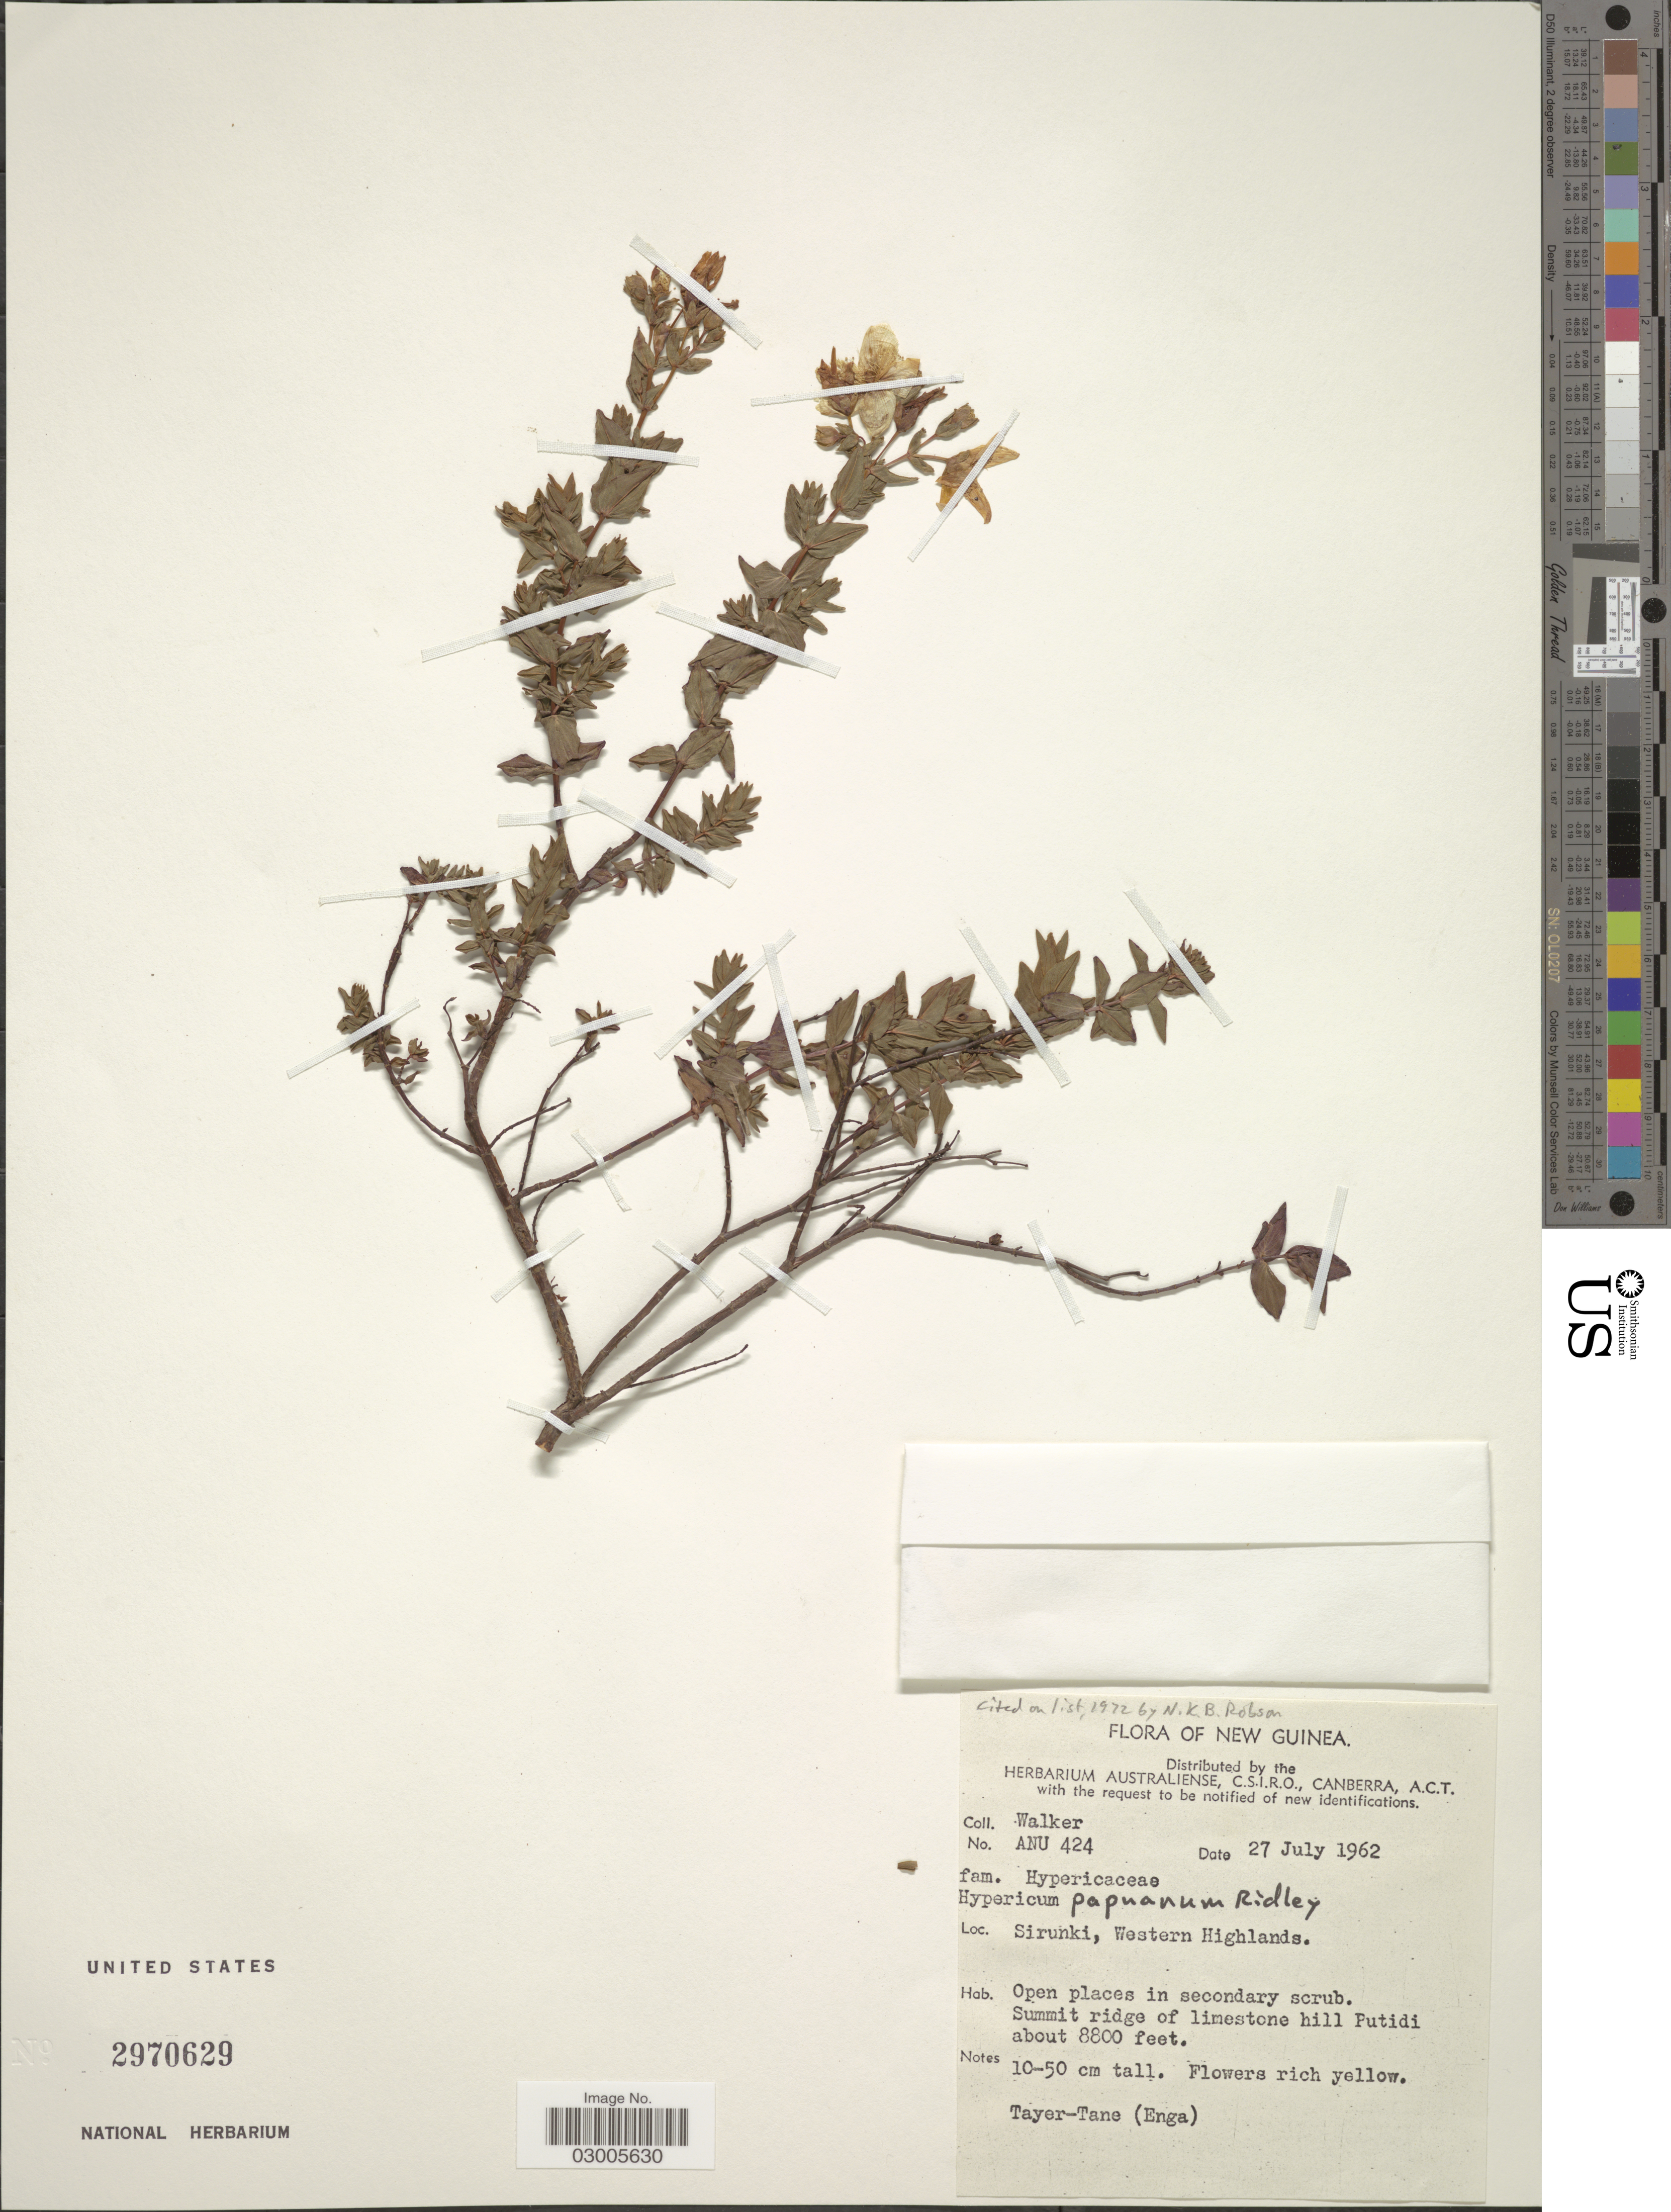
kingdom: Plantae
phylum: Tracheophyta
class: Magnoliopsida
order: Malpighiales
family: Hypericaceae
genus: Hypericum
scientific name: Hypericum papuanum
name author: Ridl.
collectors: -. Walker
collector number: ANU424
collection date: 1962-07-27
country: Papua New Guinea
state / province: Manus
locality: New Guinea, Sirunki, Western Highlands, Summit ridge of limestone hill Putidi.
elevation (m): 2682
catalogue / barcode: US 2970629